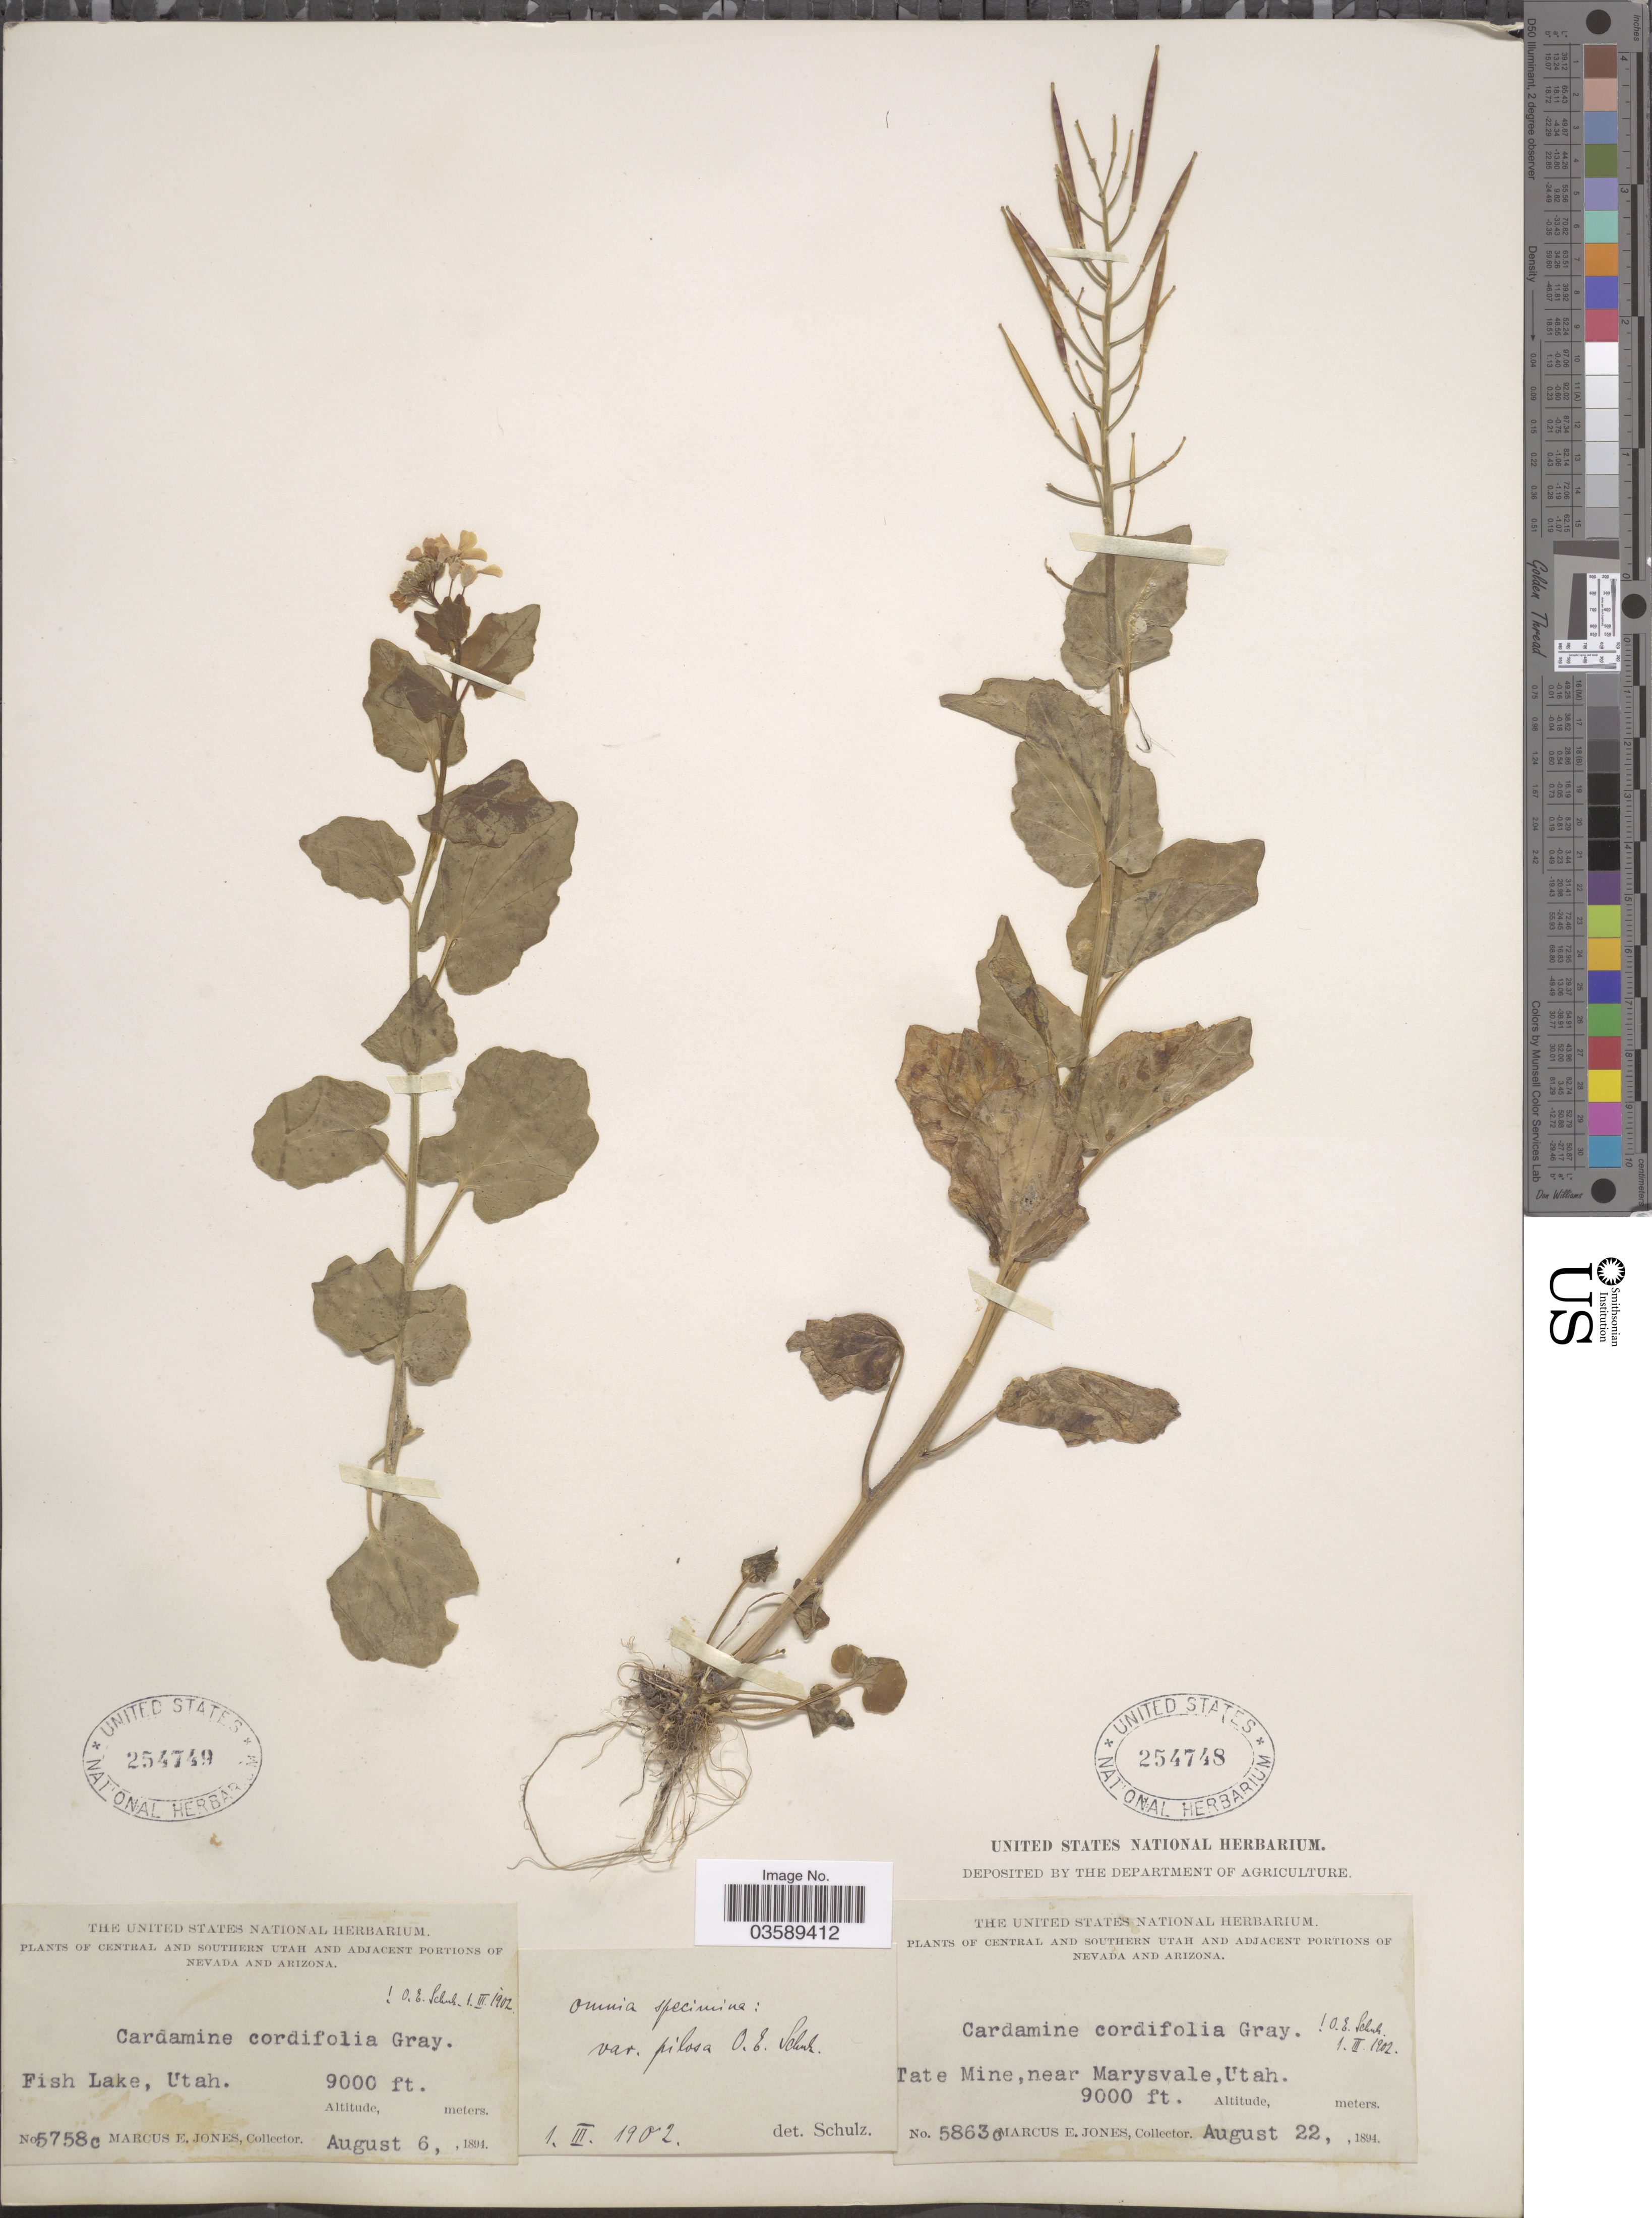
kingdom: Plantae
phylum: Tracheophyta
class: Magnoliopsida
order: Brassicales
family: Brassicaceae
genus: Cardamine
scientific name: Cardamine infausta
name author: Greene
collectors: M. E. Jones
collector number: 5863c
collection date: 1894-08-22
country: United States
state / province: Utah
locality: Central and southern Utah. Tate Mine, near Marysvale.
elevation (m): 2743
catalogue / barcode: US 254748